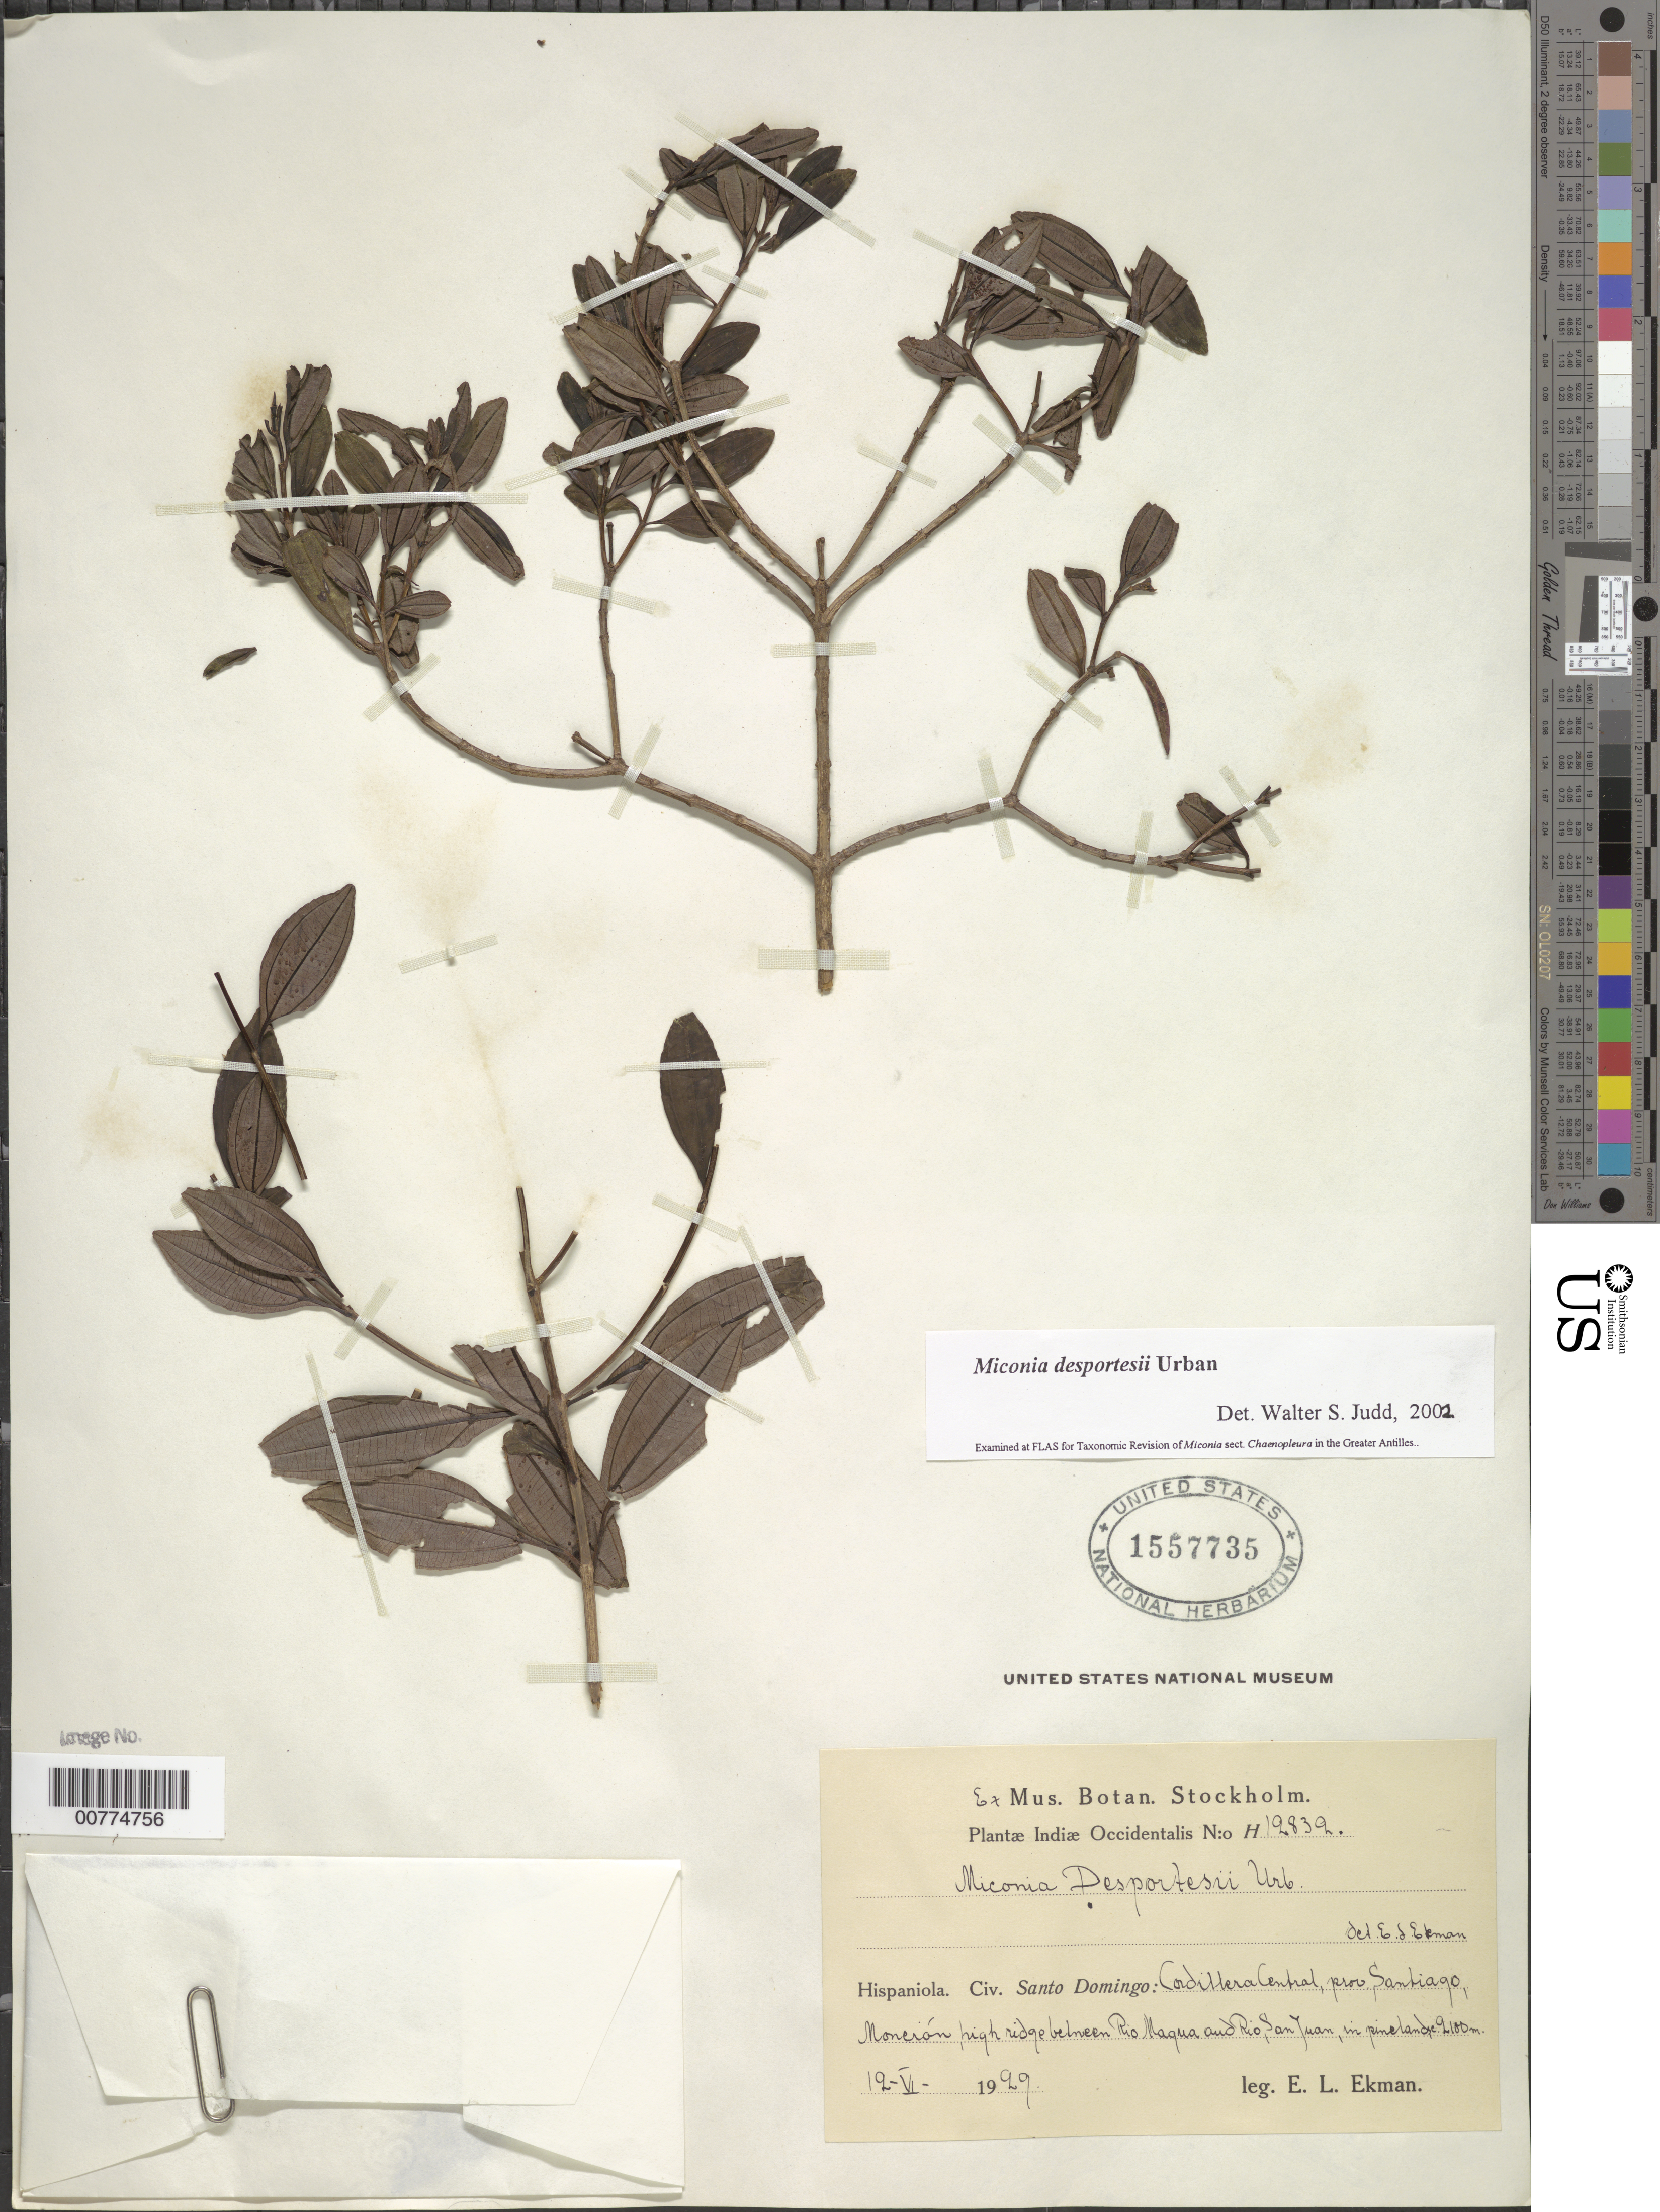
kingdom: Plantae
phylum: Tracheophyta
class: Magnoliopsida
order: Myrtales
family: Melastomataceae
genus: Miconia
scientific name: Miconia desportesii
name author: Urb.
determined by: Judd, Walter S.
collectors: E. L. Ekman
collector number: H 12839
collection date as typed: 12 Jun 1929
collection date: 1929-06-12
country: Dominican Republic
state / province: Santiago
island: Hispaniola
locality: Cordillera Central, Monción, high ridge between Magua River and San Juan River.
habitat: Pineland.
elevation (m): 2100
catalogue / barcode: US 1557735